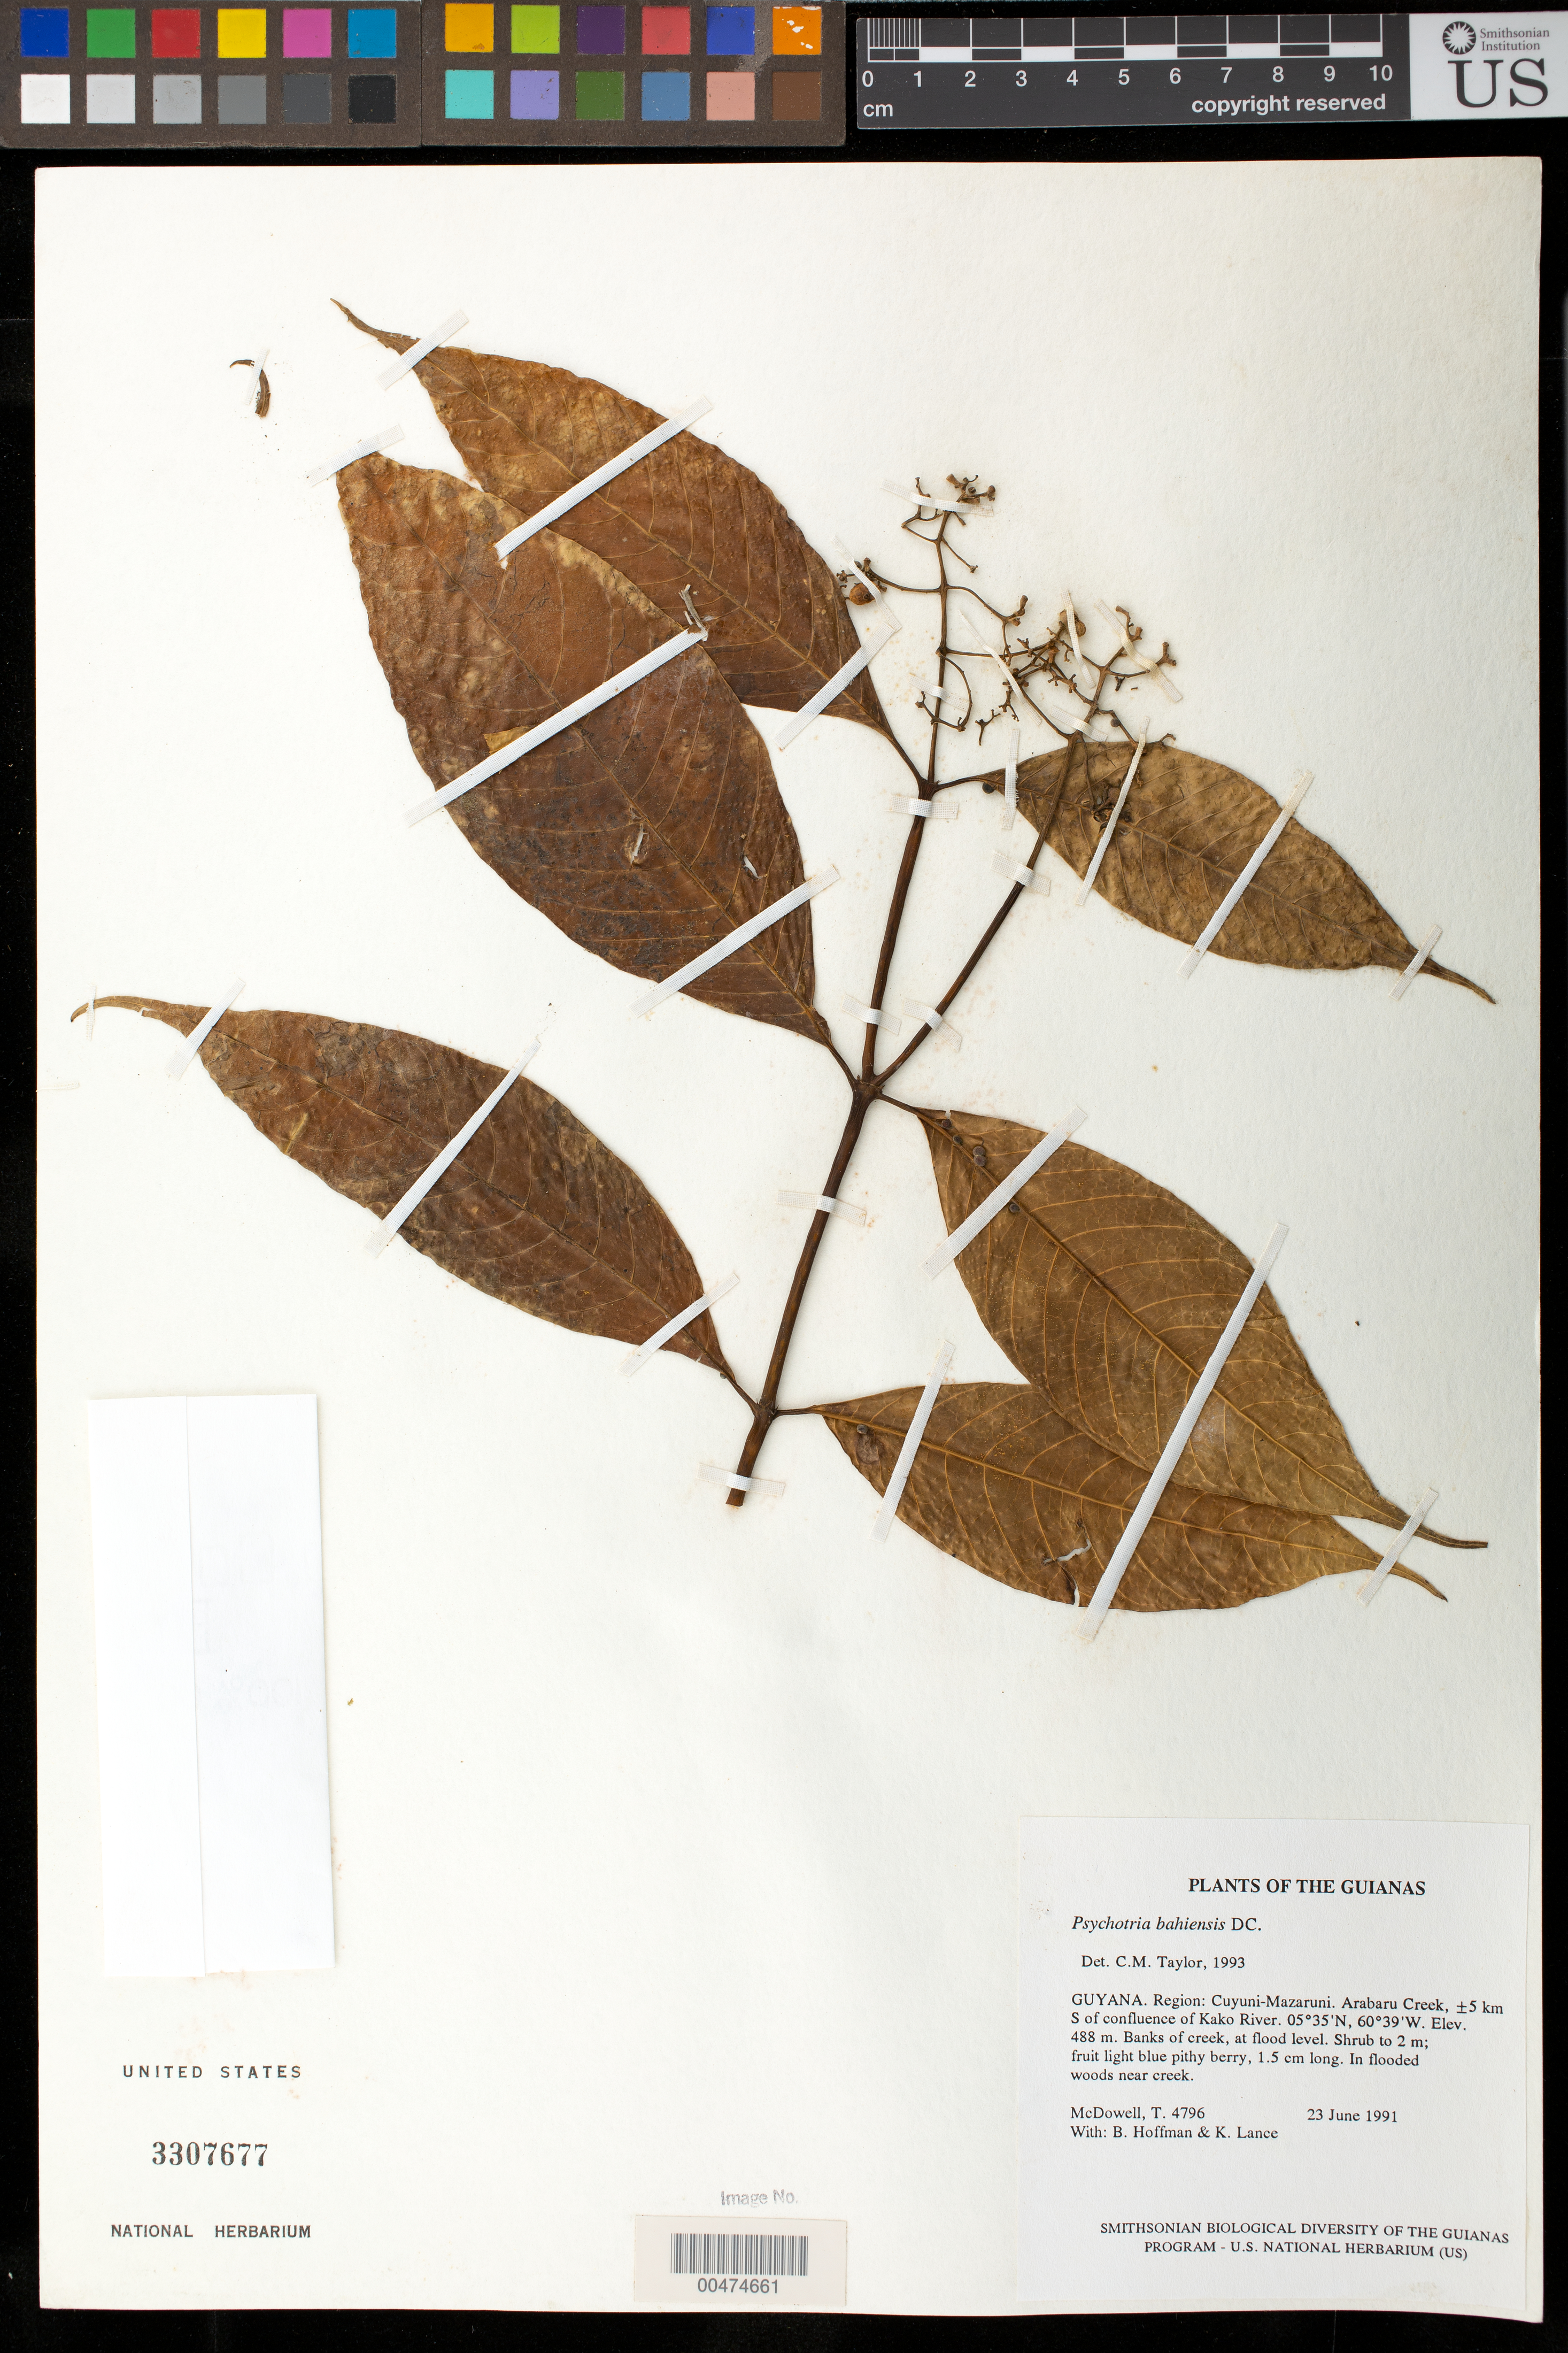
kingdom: Plantae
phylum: Tracheophyta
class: Magnoliopsida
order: Gentianales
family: Rubiaceae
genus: Psychotria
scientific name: Psychotria bahiensis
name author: DC.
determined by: Taylor, Charlotte M.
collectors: T. McDowell, B. Hoffman & K. Lance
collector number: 4796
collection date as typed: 23 June 1991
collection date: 1991-06-23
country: Guyana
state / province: Cuyuni-Mazaruni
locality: Arabaru Creek, ±5 km S of confluence of Kako River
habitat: Banks of creek, at flood level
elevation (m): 488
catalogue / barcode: US 3307677